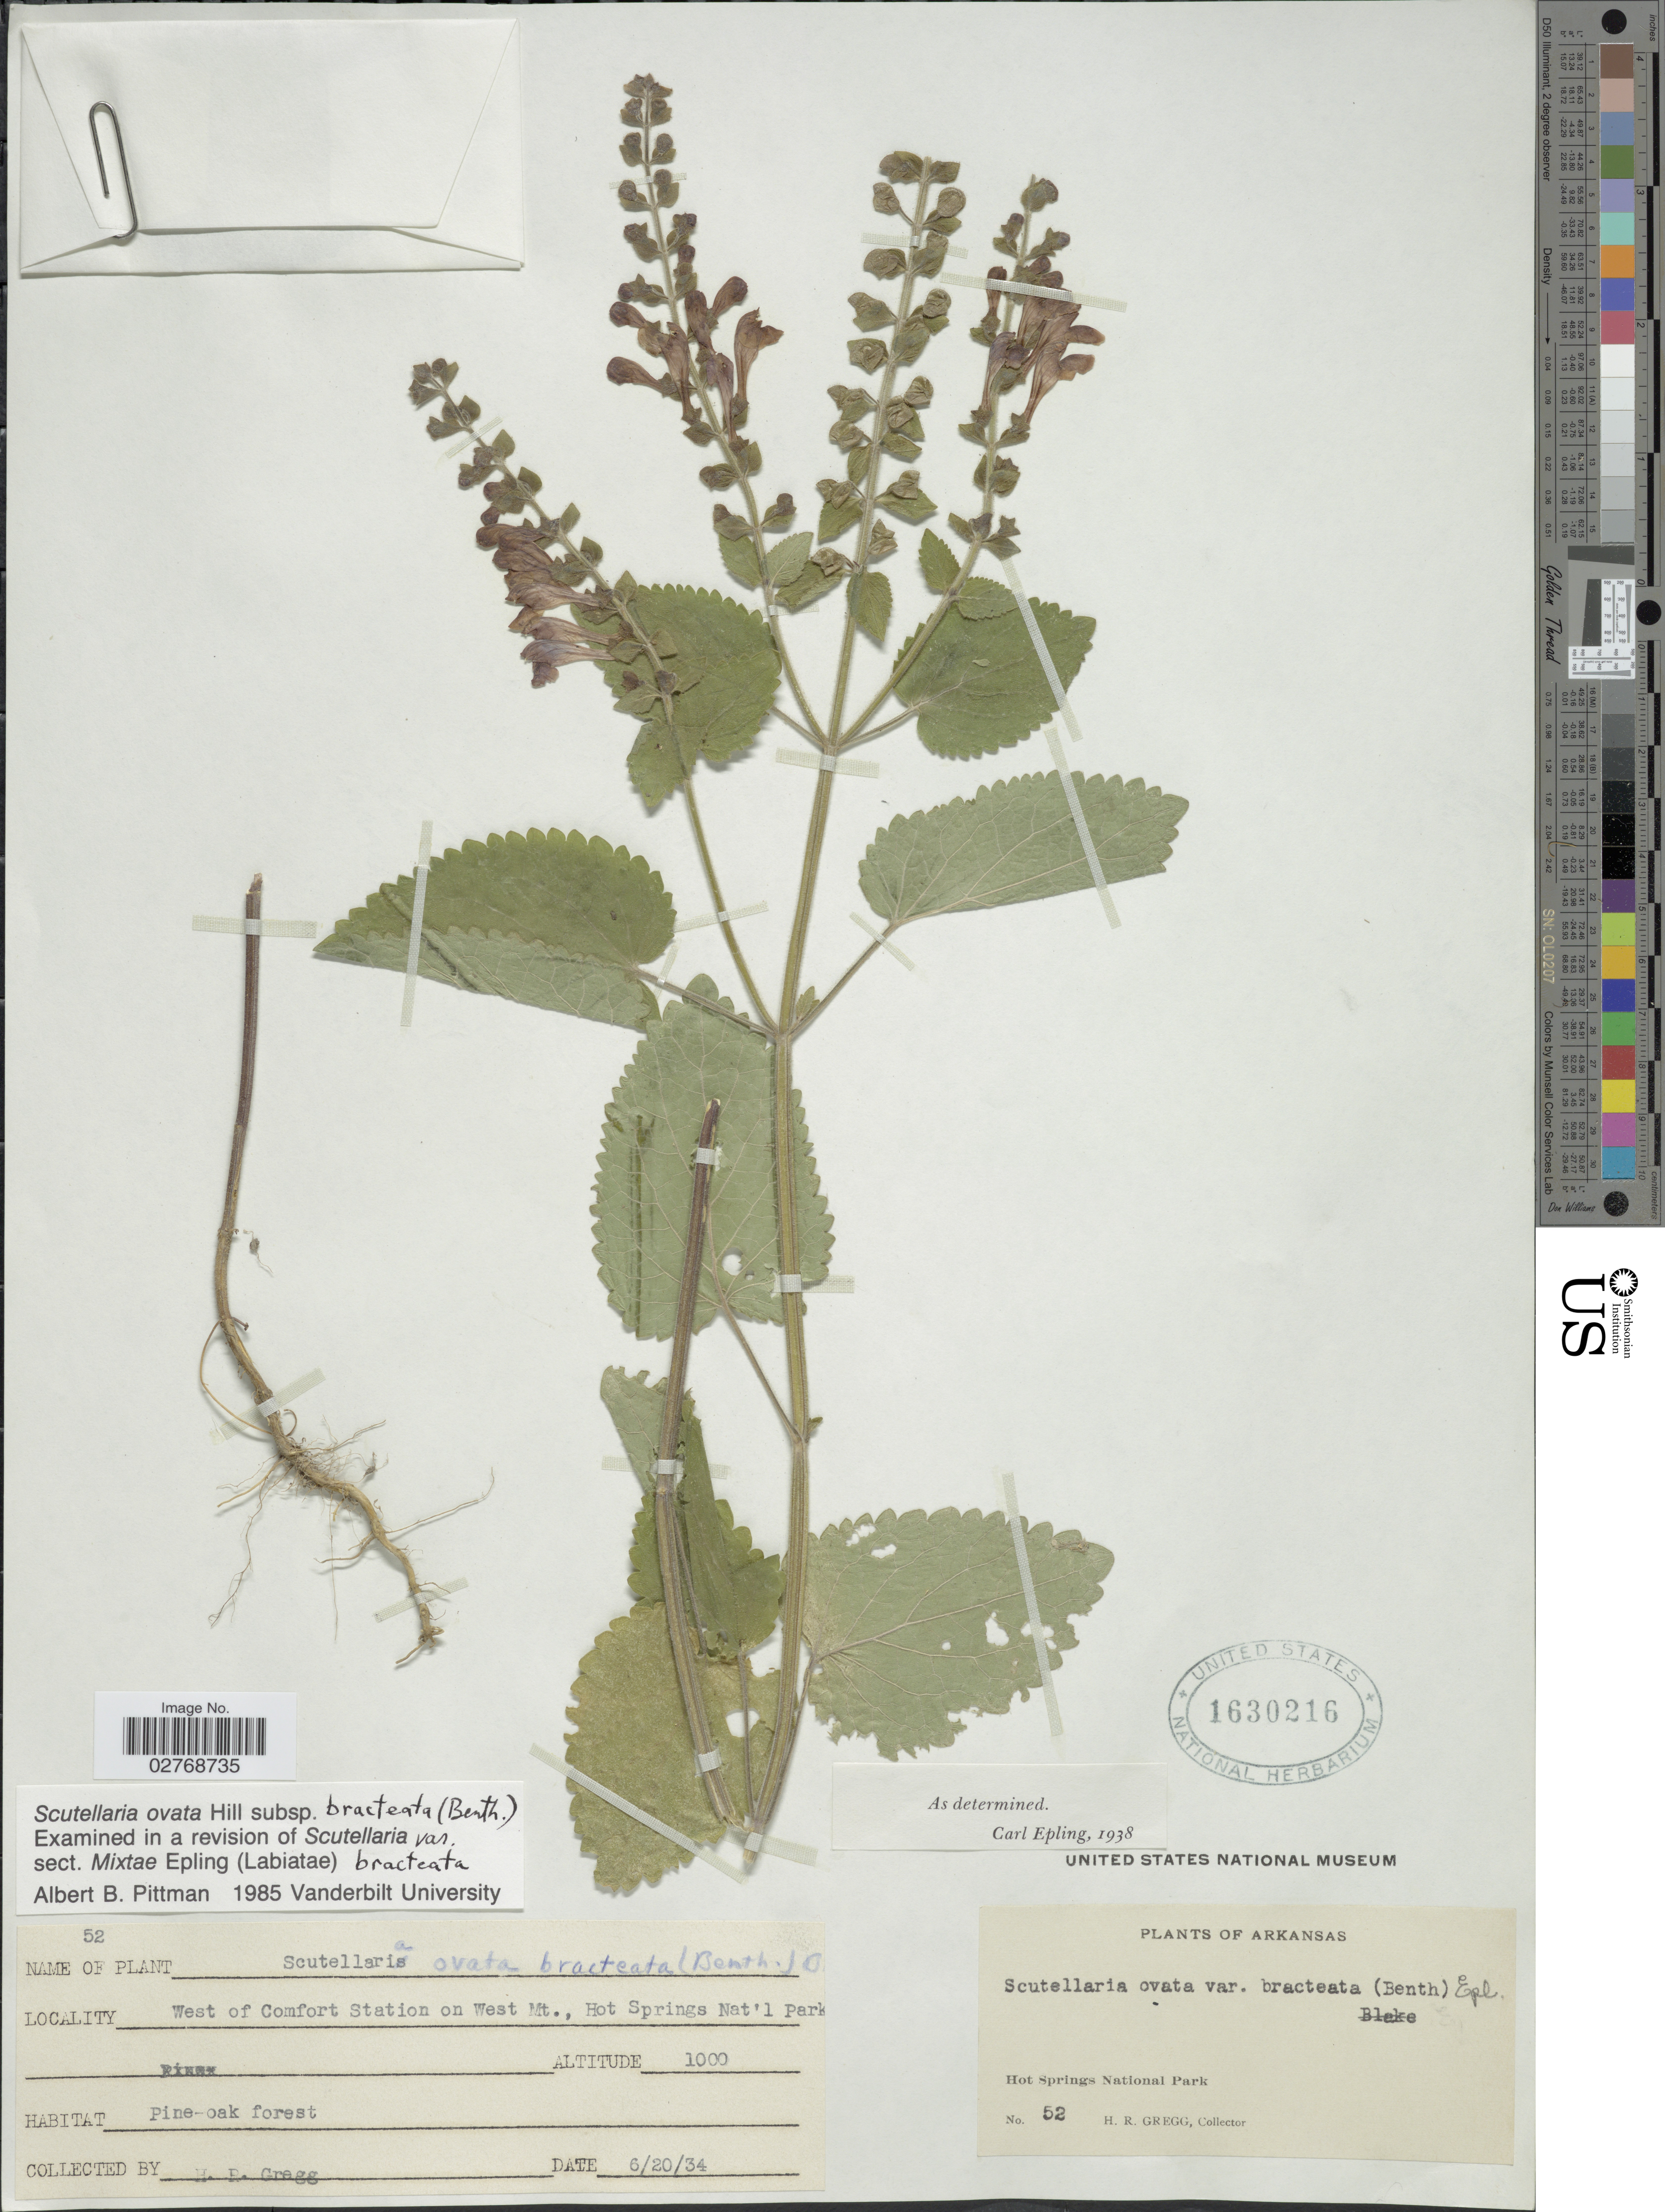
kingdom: Plantae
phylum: Tracheophyta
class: Magnoliopsida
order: Lamiales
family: Lamiaceae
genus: Scutellaria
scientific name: Scutellaria ovata subsp. bracteata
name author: (Benth.) Epling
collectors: H. Gregg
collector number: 52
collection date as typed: Transcribed d/m/y: 20/6/34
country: United States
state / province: Arkansas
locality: West of Comfort Station on West Mt., Hot Springs National Park.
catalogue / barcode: US 1630216